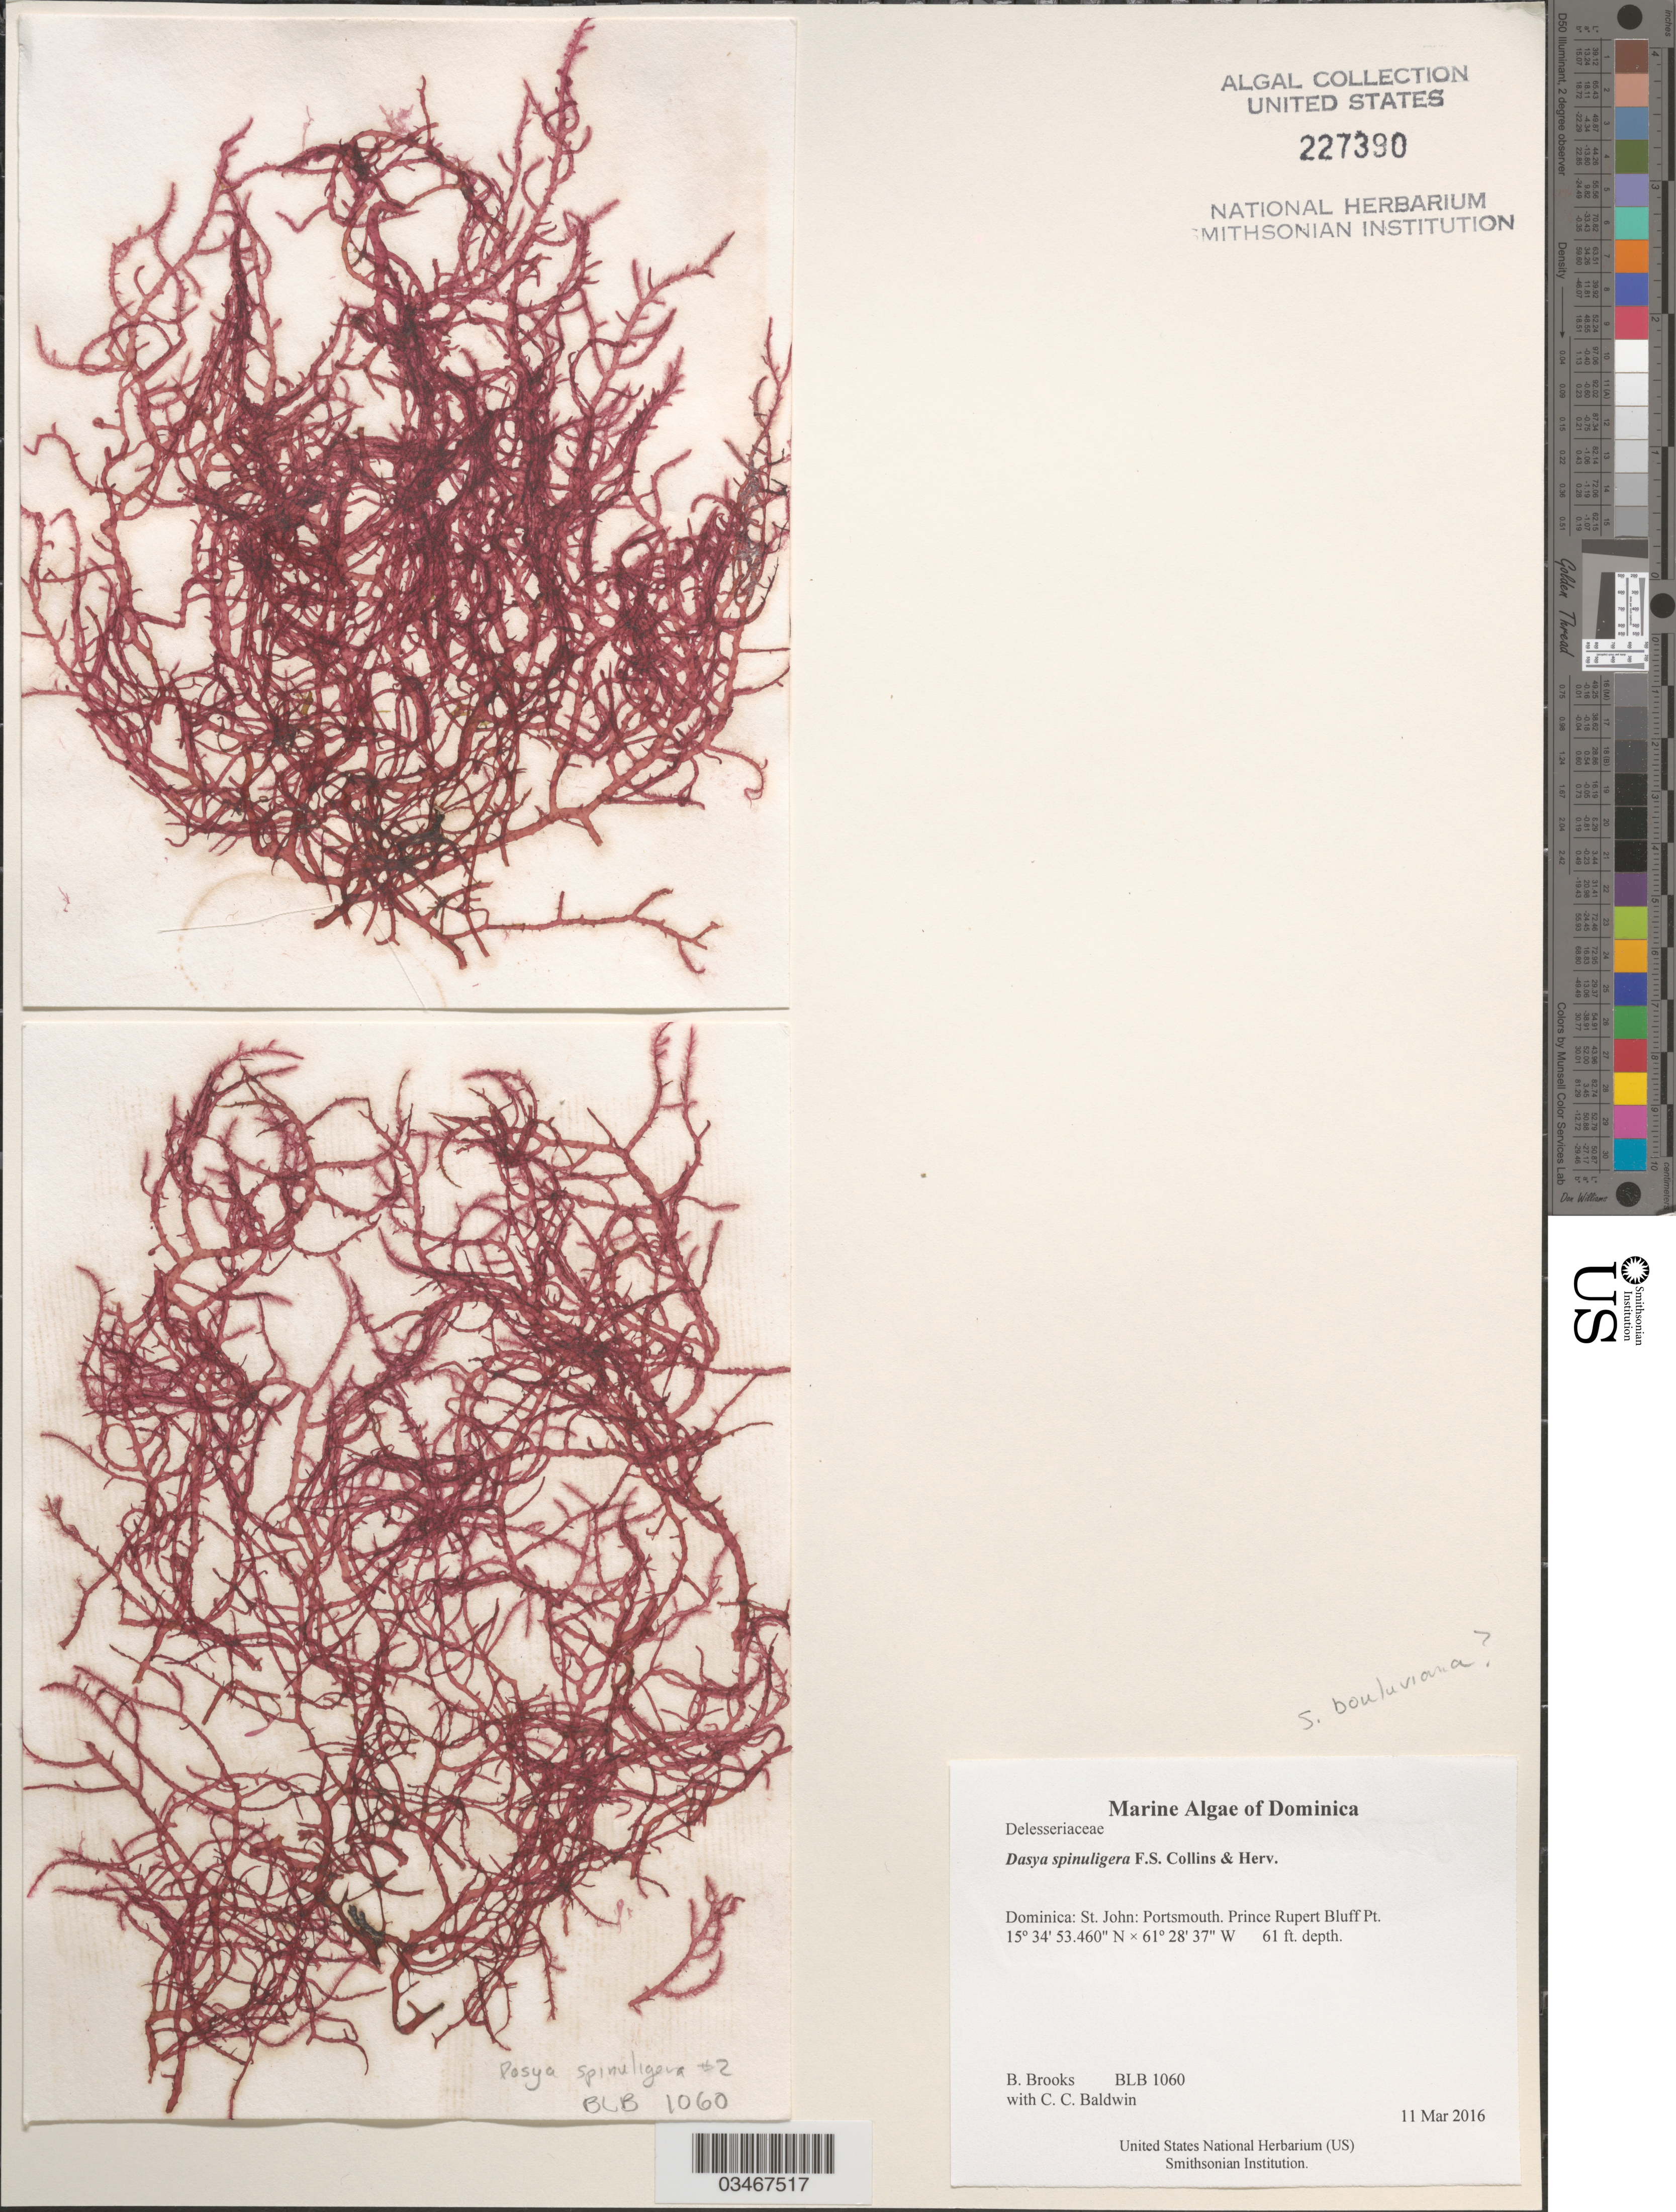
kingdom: Plantae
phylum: Rhodophyta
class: Florideophyceae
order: Ceramiales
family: Dasyaceae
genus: Dasya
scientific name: Dasya spinuligera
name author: Collins & Herv.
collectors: B. Brooks & C. C. Baldwin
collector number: BLB 1060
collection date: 2016-03-11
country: Dominica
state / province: St. John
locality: Portsmouth. Prince Rubert Bluff Pt.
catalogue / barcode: US 227390